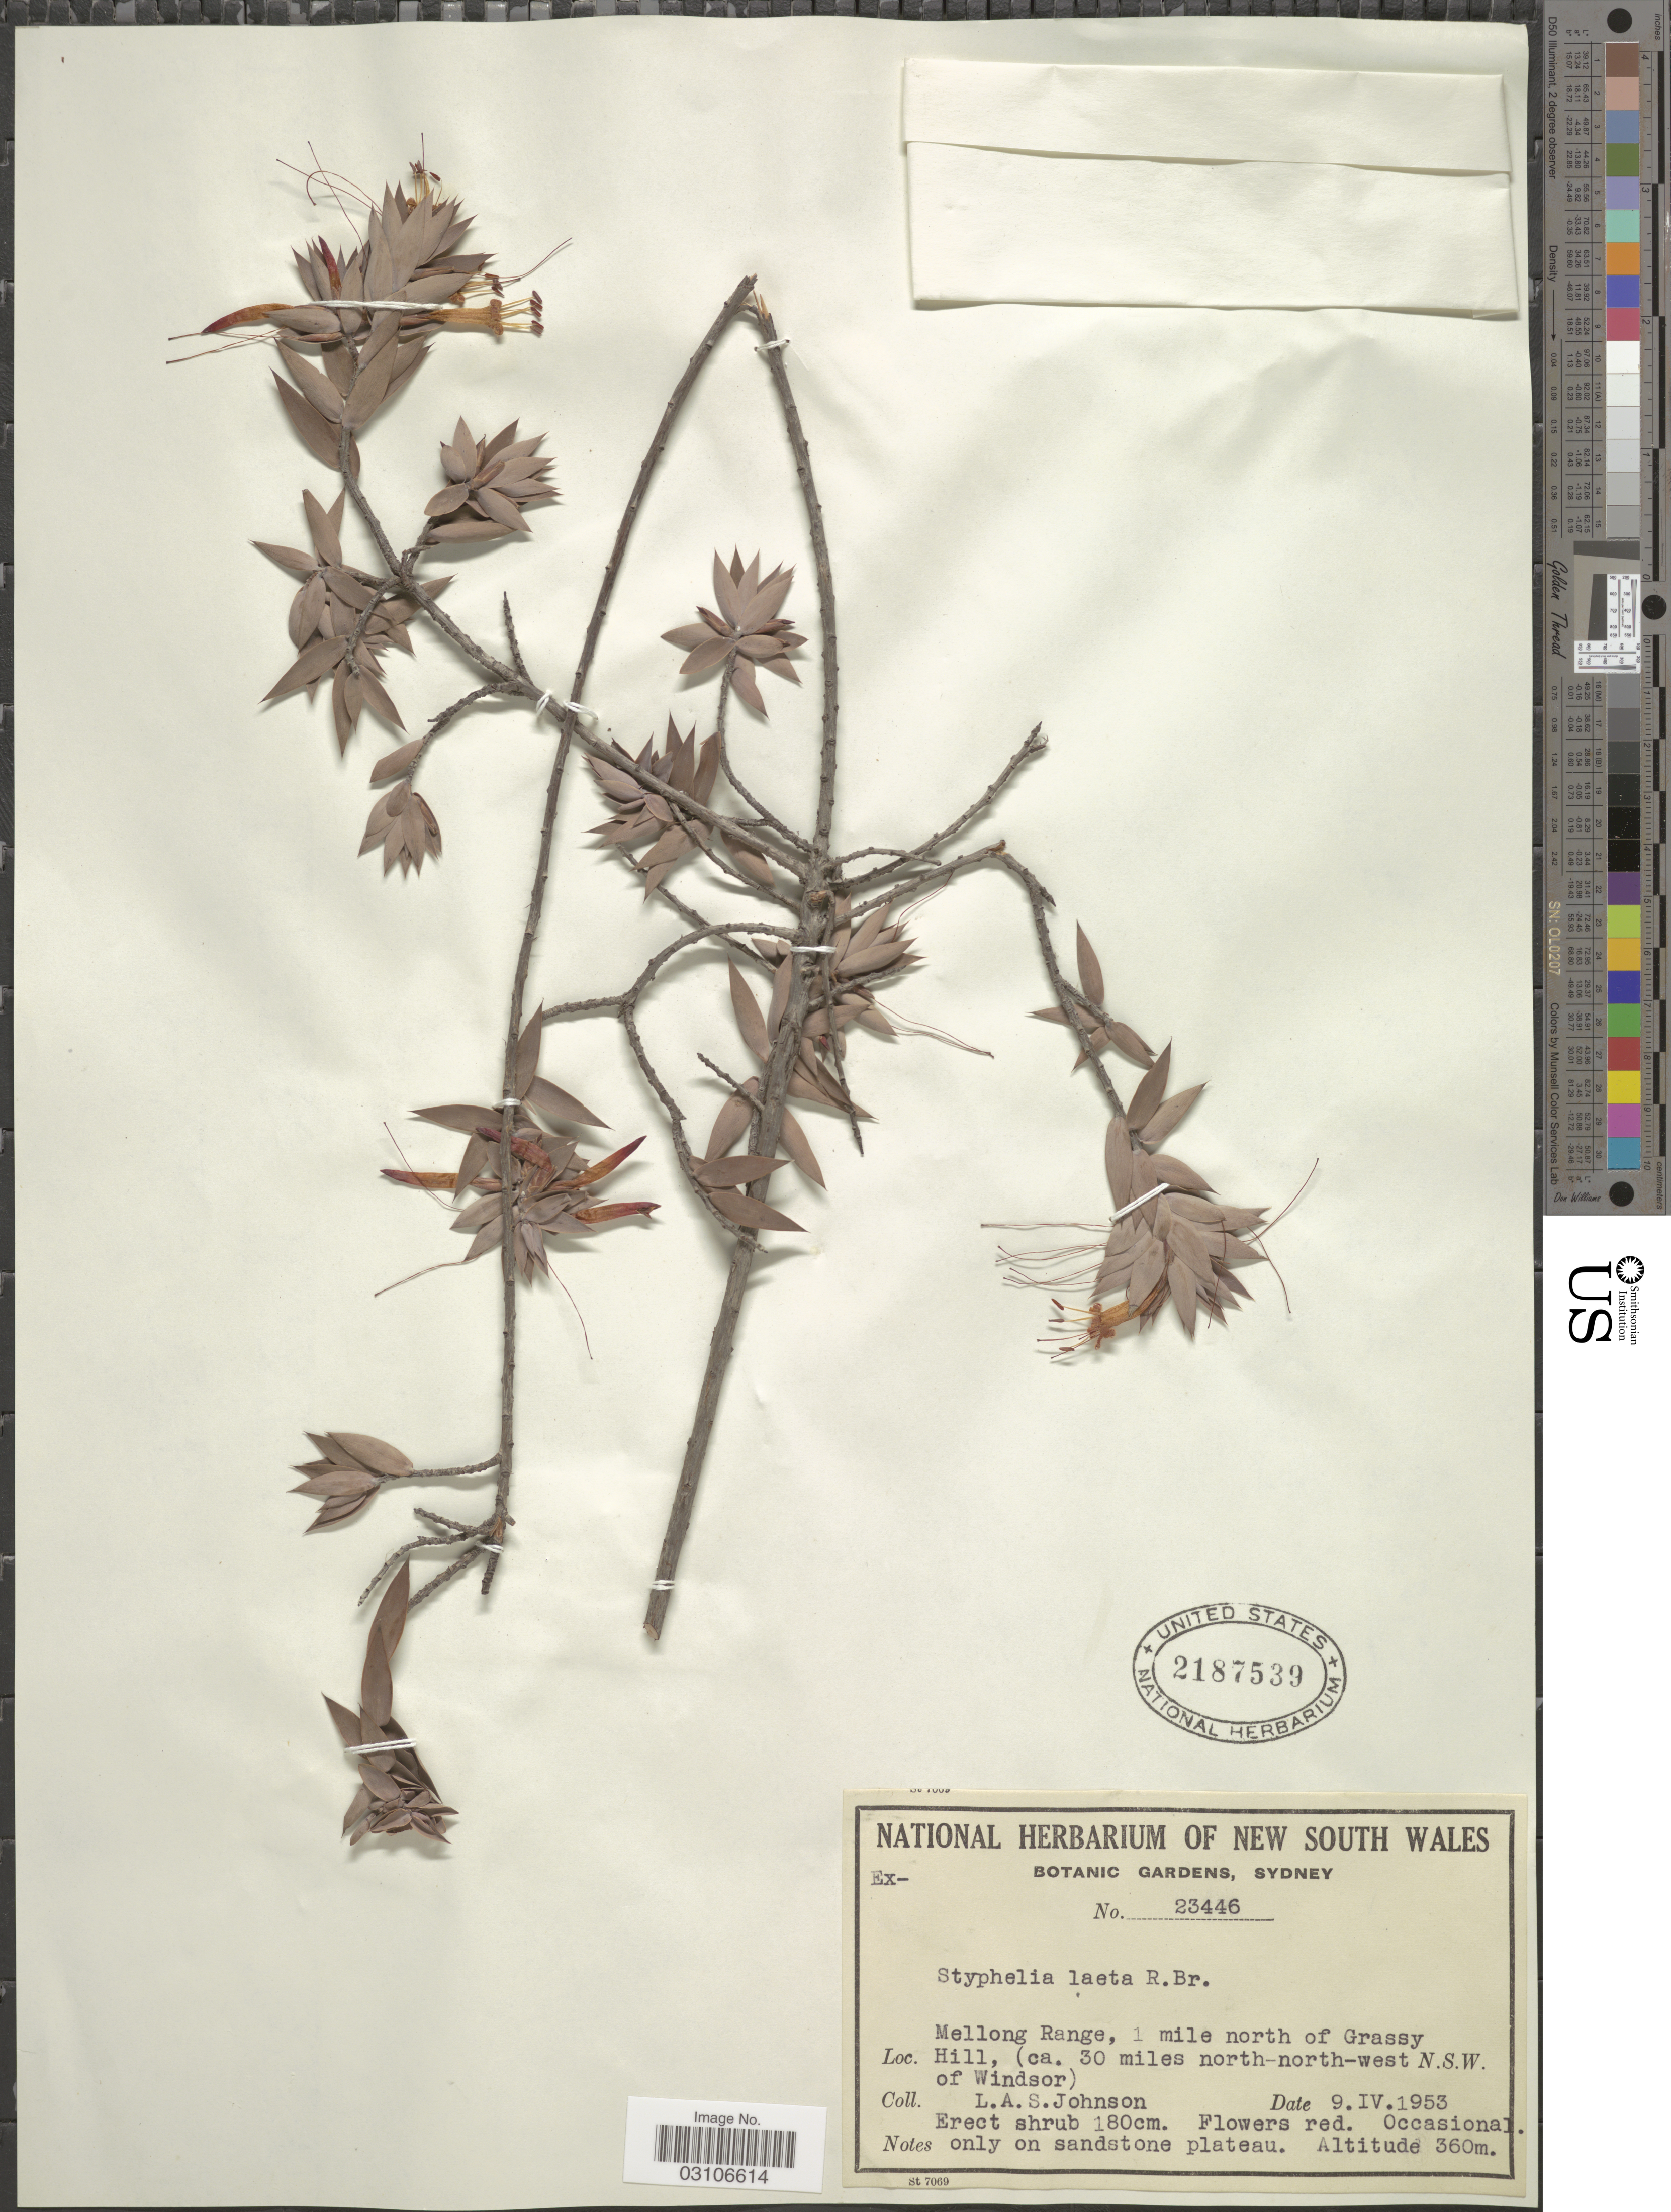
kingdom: Plantae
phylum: Tracheophyta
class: Magnoliopsida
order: Ericales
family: Ericaceae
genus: Styphelia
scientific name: Styphelia laeta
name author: R. Br.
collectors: L. A. S. Johnson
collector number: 23446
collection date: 1953-04-09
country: Australia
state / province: New South Wales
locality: Mellong Range, 1 mile north of Grassy Hill, (ca. 30 miles north-north-west of Windsor).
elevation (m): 360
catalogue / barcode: US 2187539